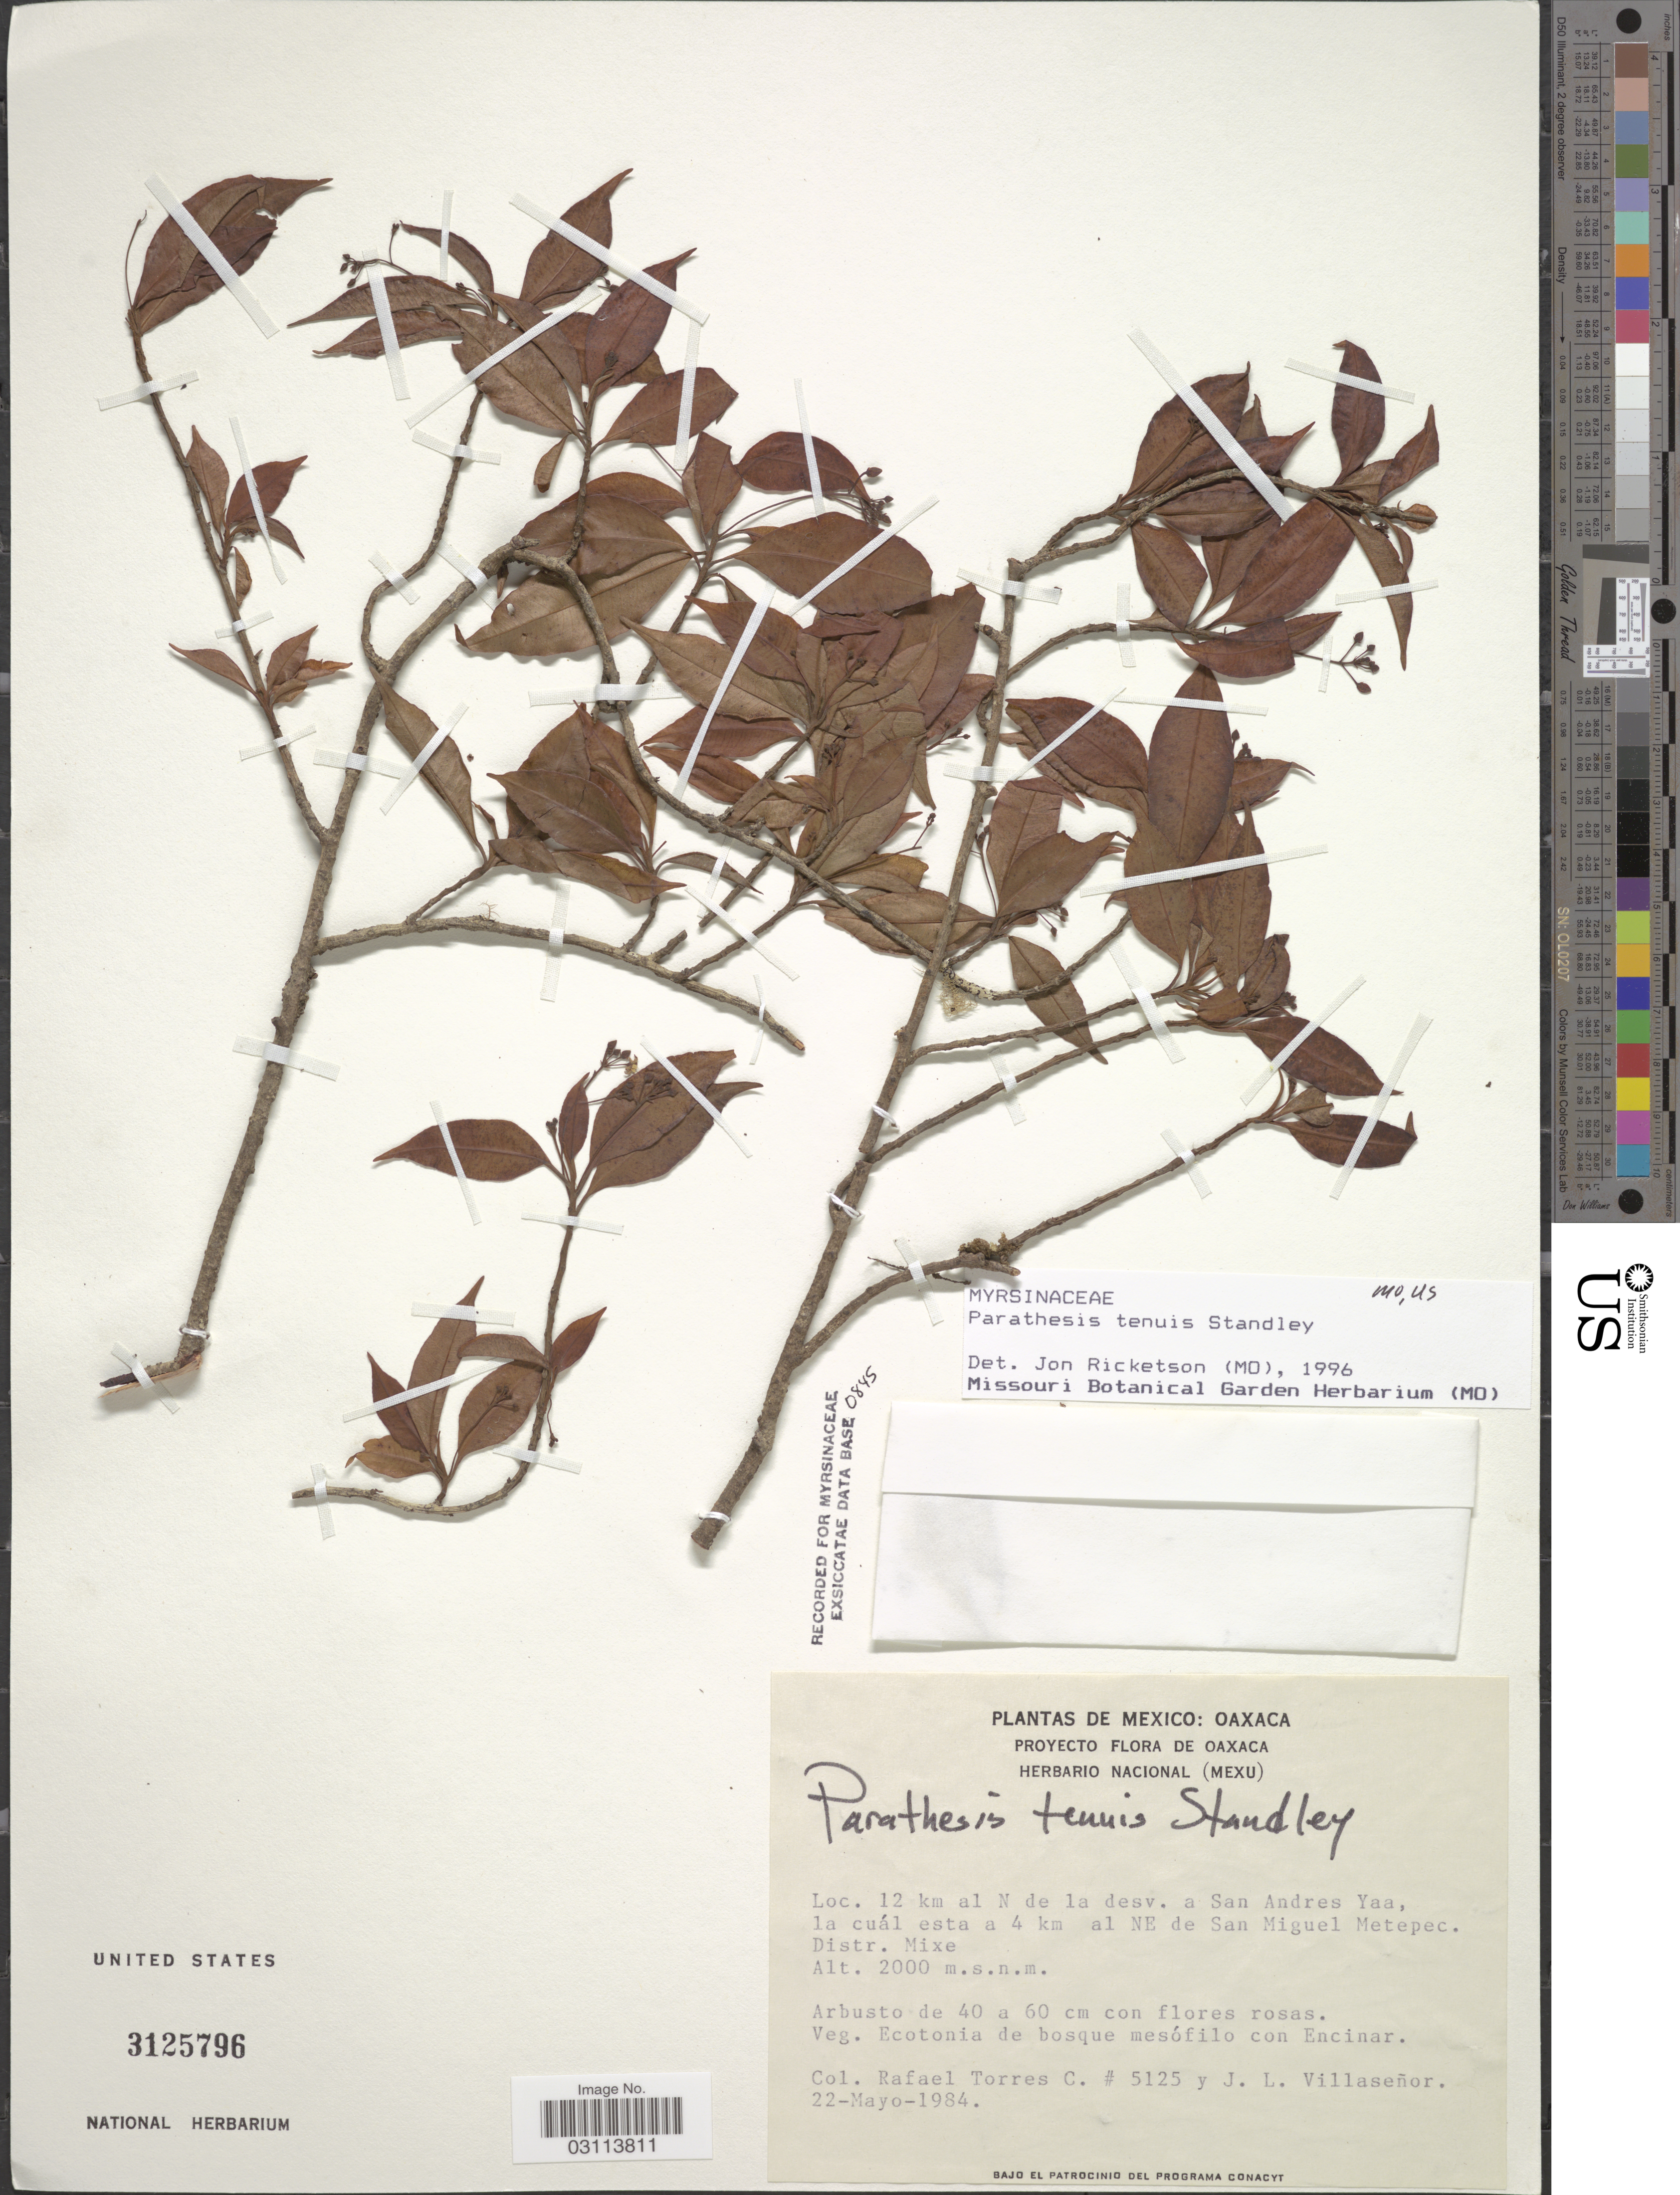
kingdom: Plantae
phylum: Tracheophyta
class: Magnoliopsida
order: Ericales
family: Primulaceae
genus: Parathesis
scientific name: Parathesis tenuis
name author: Standl.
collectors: R. Torres C. & J. Villaseñor R.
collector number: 5125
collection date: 1984-05-22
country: Mexico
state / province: Oaxaca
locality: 12 km al N de la desv. a San Andres Yaa, la cuál esta a 4 km al NE de San Miguel Metepec. Distr. Mixe.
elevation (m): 2000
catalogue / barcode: US 3125796